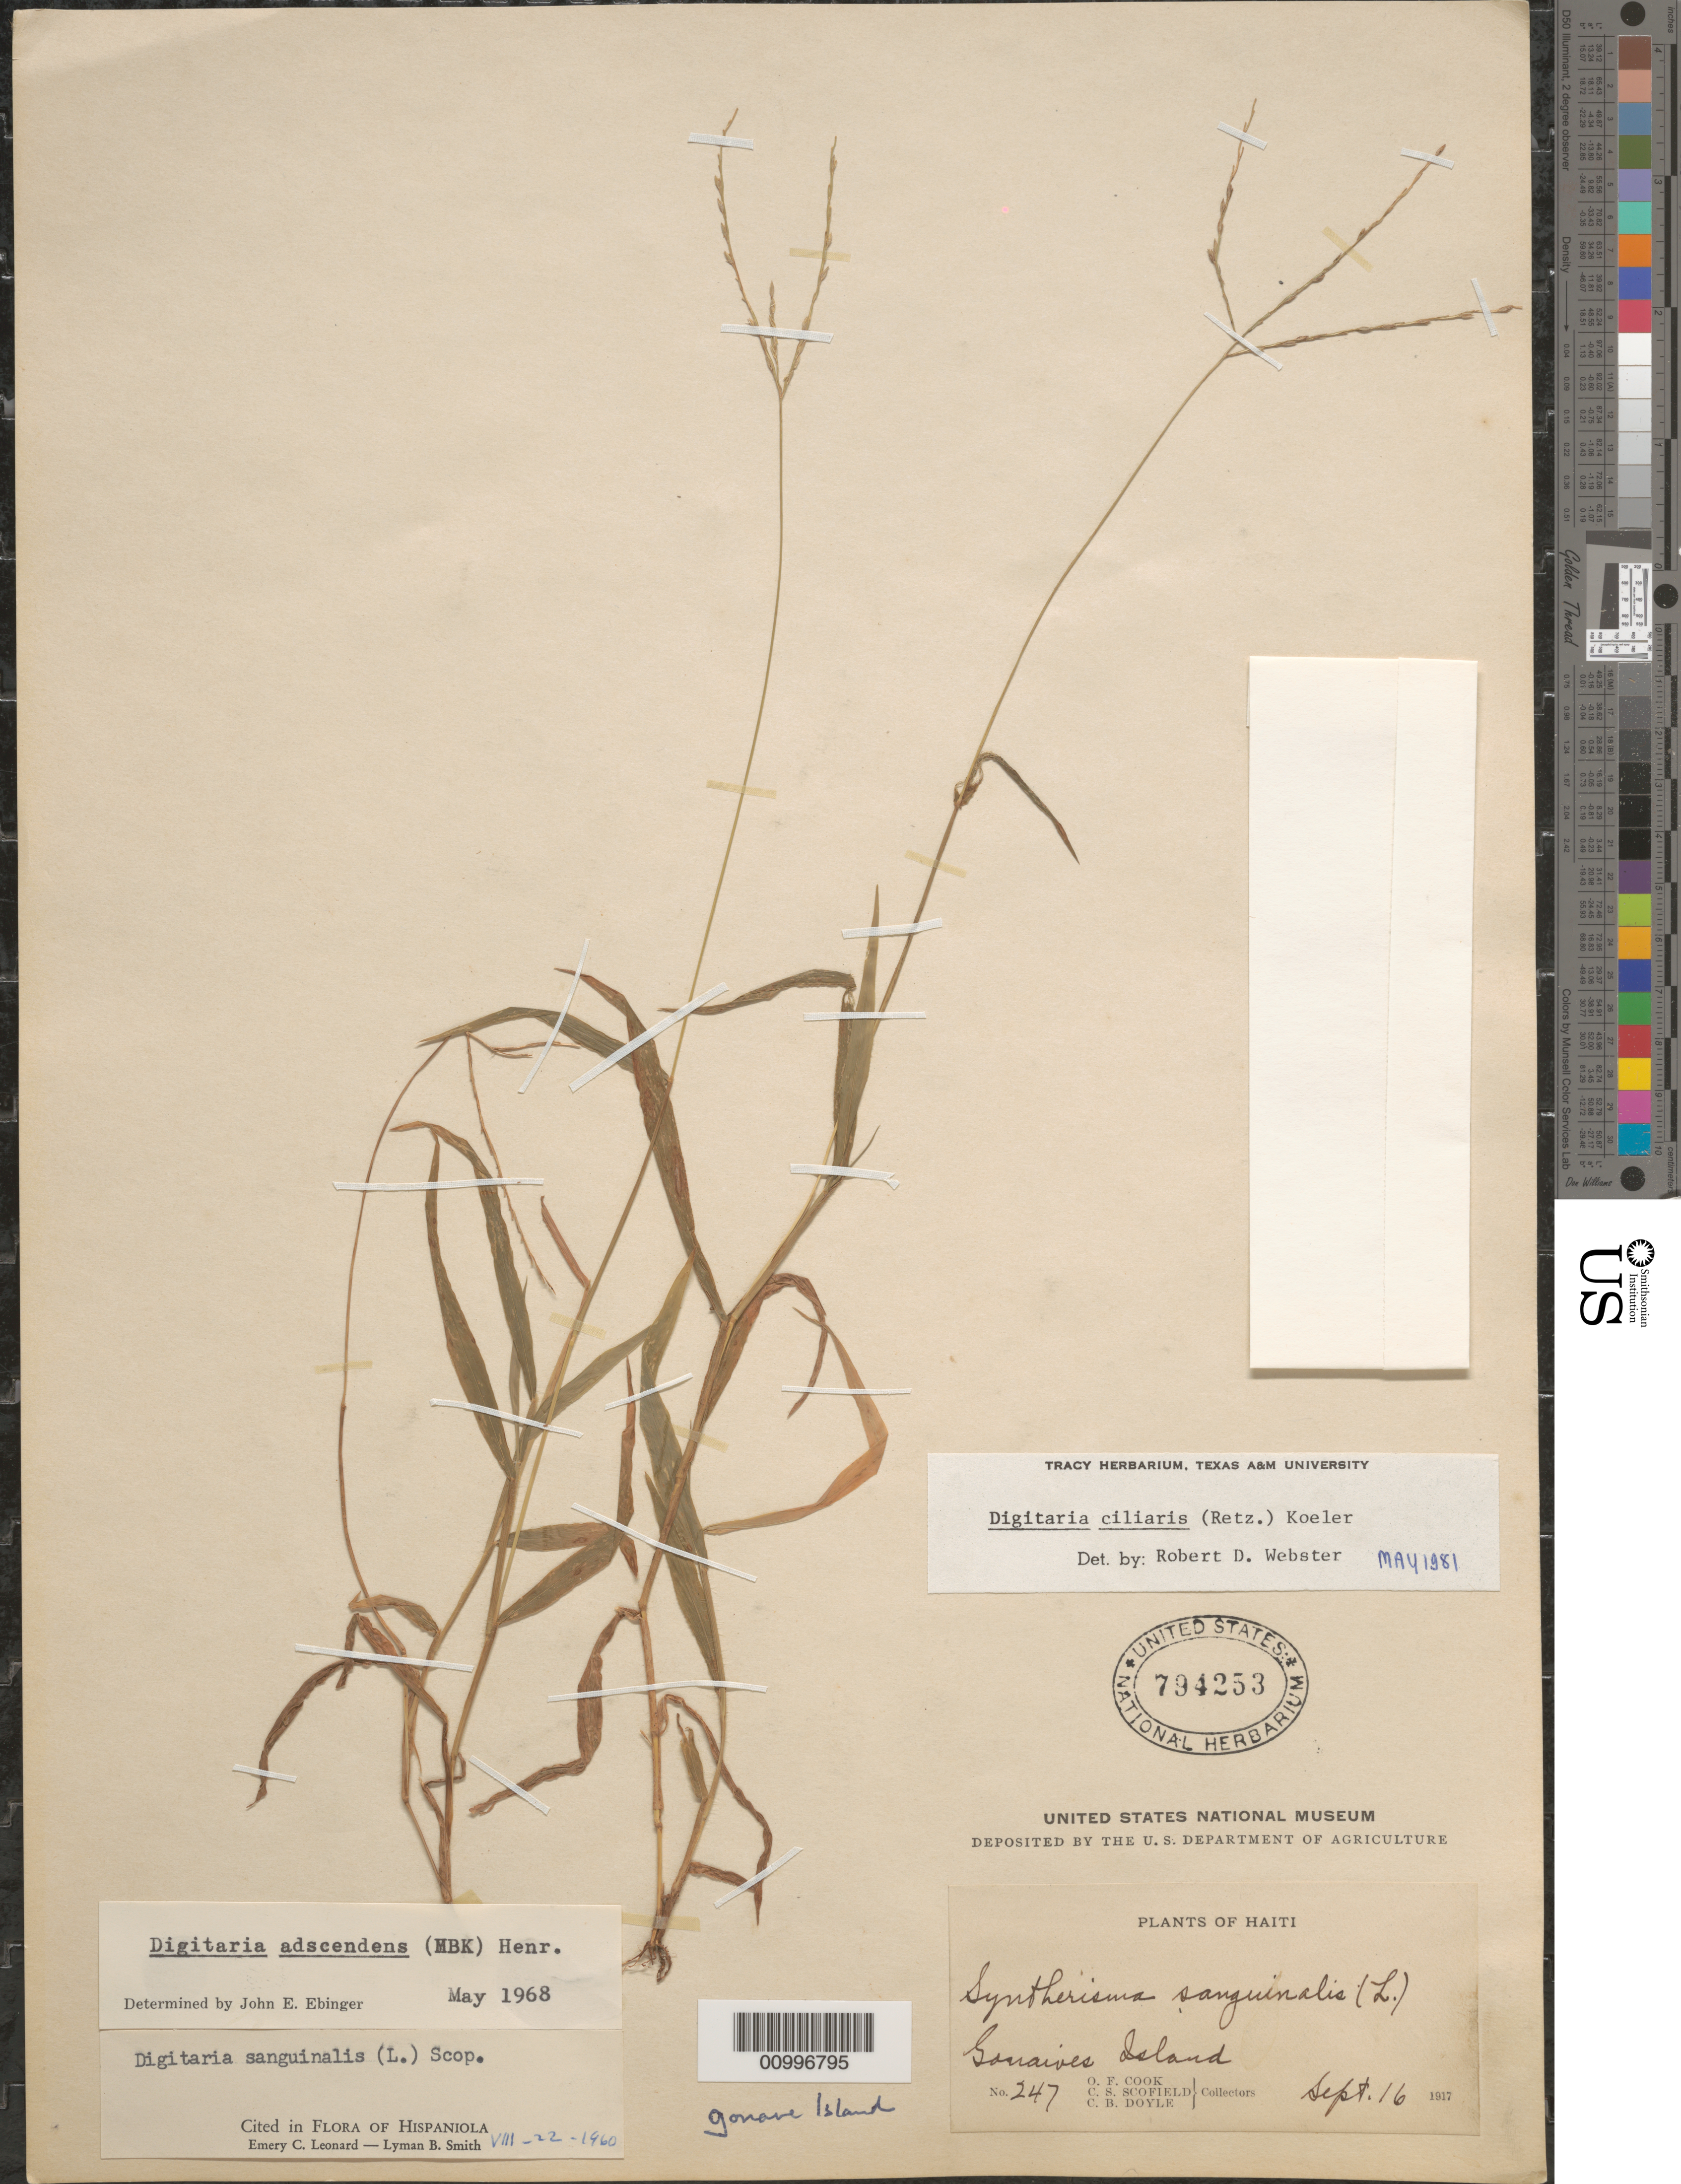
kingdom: Plantae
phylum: Tracheophyta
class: Liliopsida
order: Poales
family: Poaceae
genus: Digitaria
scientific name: Digitaria ciliaris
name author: (Retz.) Koeler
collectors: O. F. Cook, C. Scofield & C. Doyle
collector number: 247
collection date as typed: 16 Sep 1917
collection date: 1917-09-16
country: Haiti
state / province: Óuest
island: Île de la Gonâve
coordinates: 0 N, 0 E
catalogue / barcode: US 794253